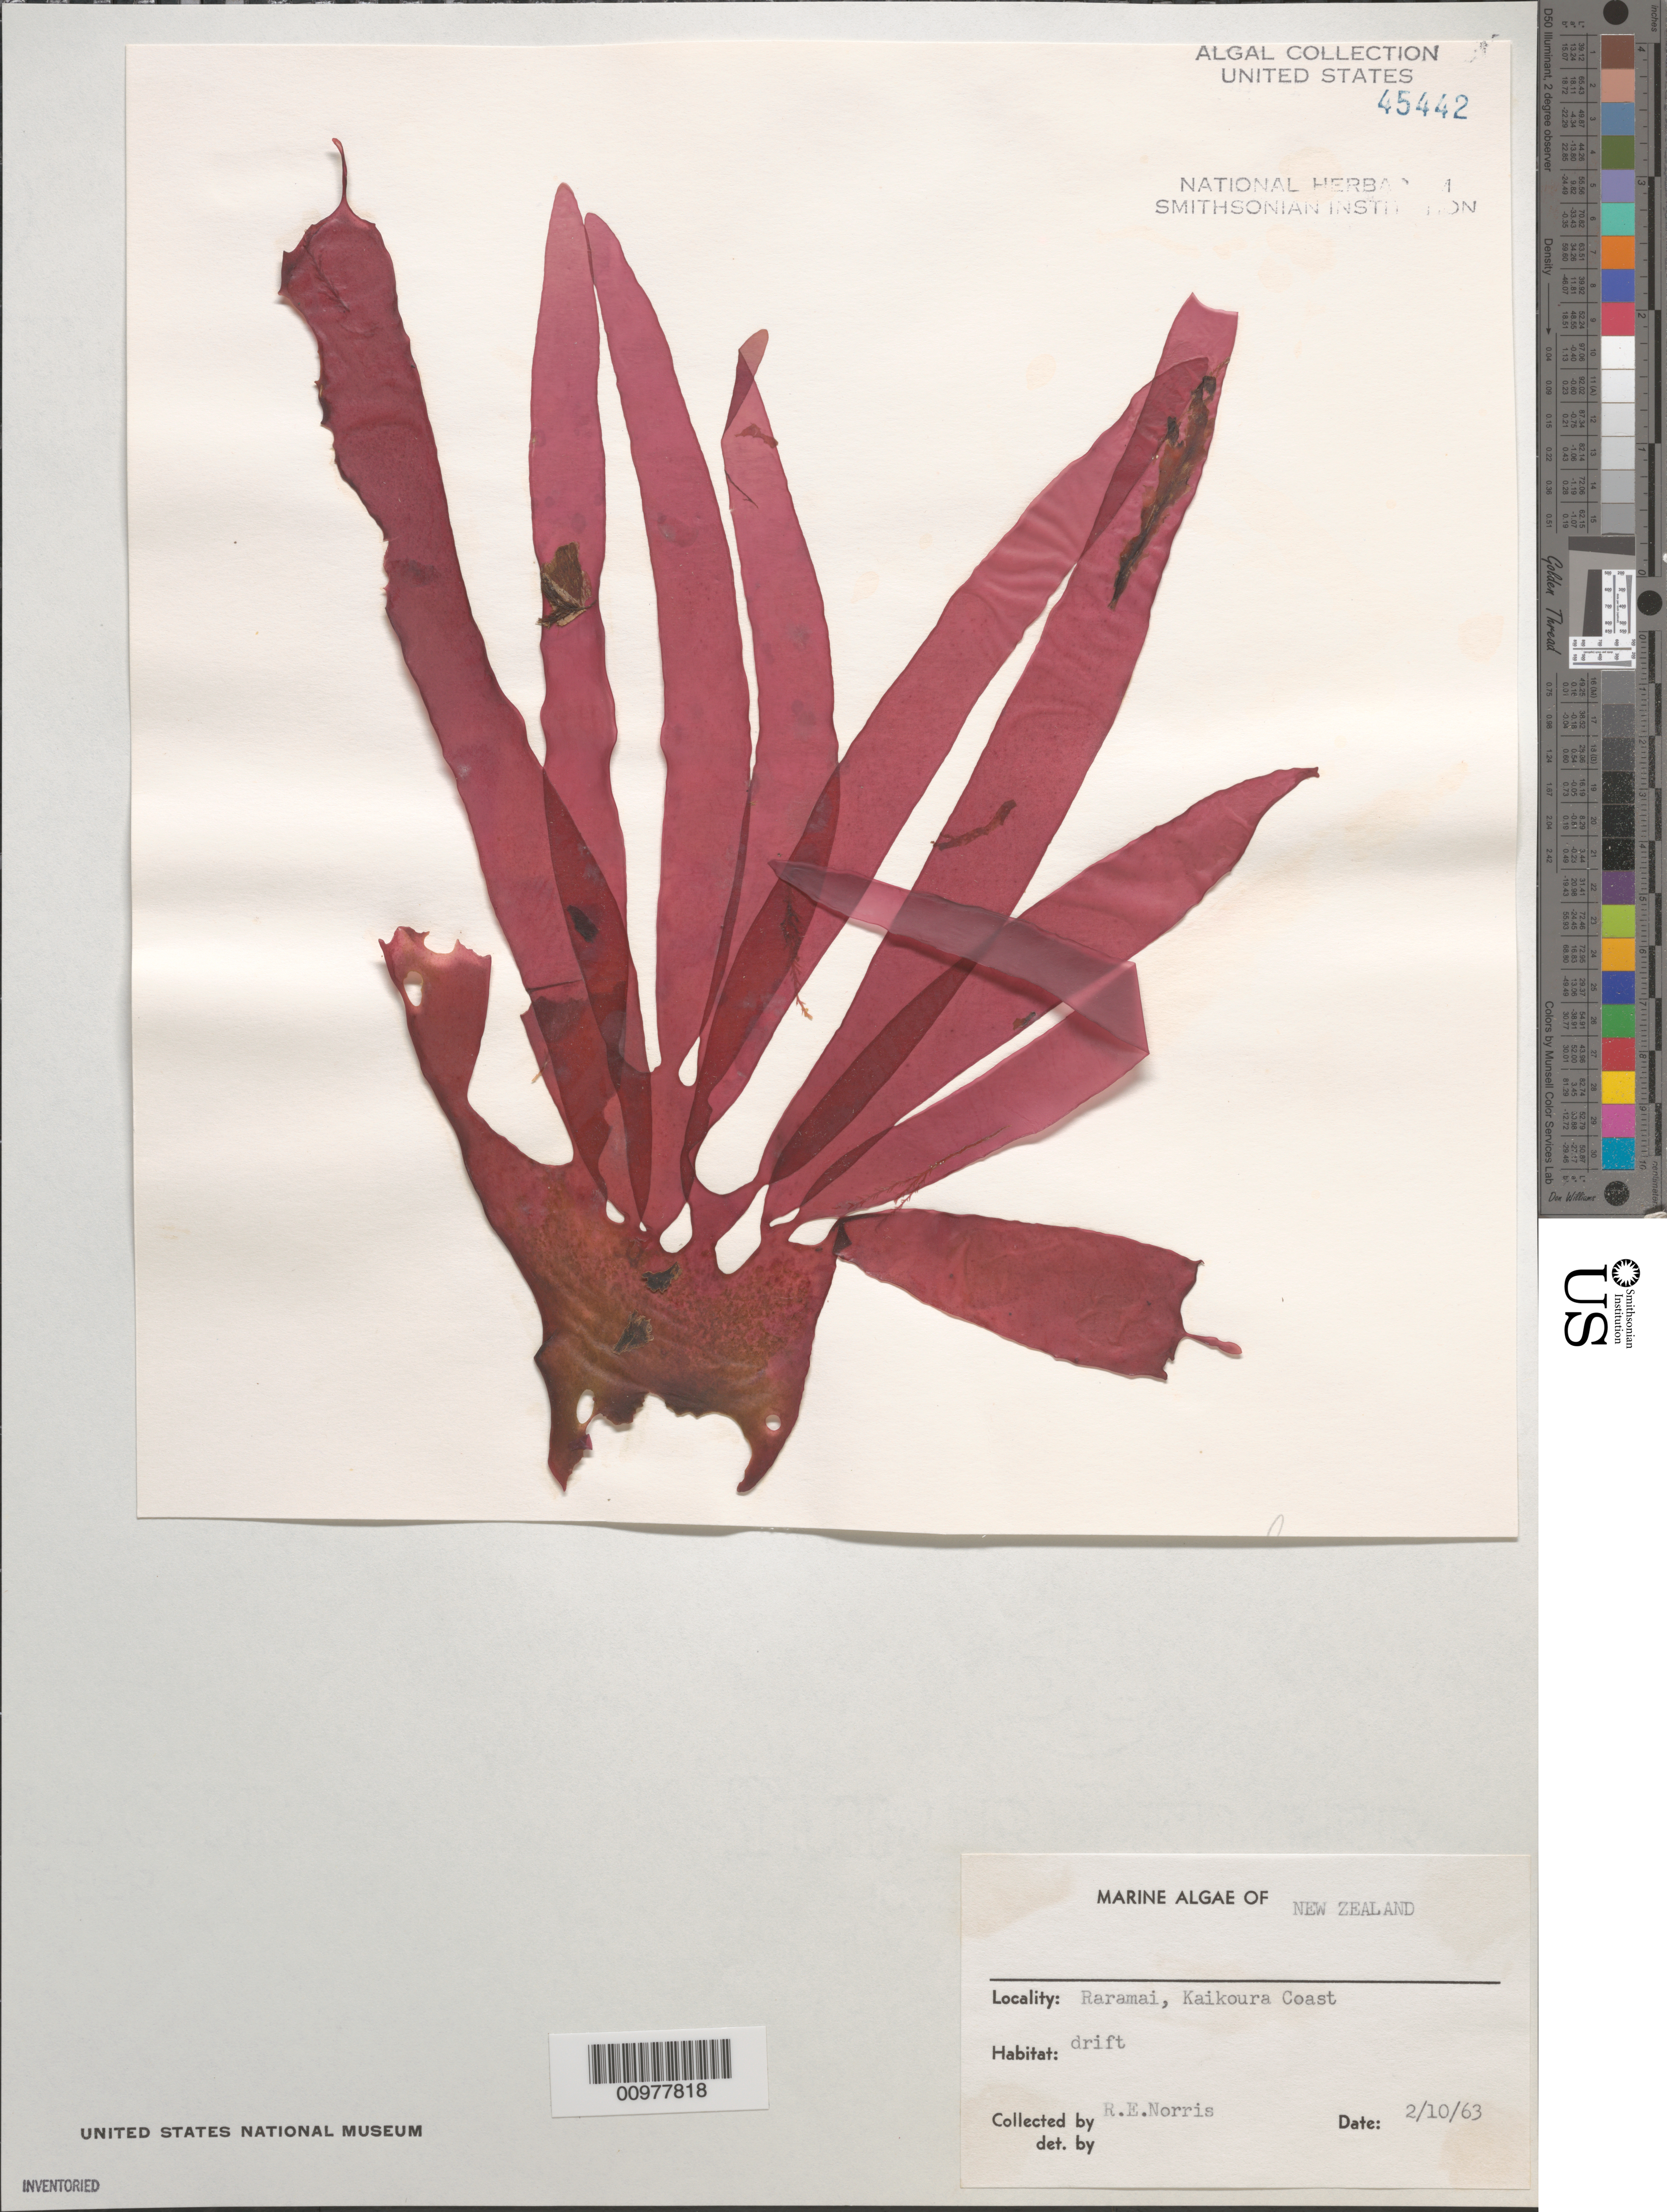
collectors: R. E. Norris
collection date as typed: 10 Feb 1963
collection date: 1963-02-10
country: New Zealand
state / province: Canterbury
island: South Island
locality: Raramai, Kaikoura coast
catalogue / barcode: US 45442